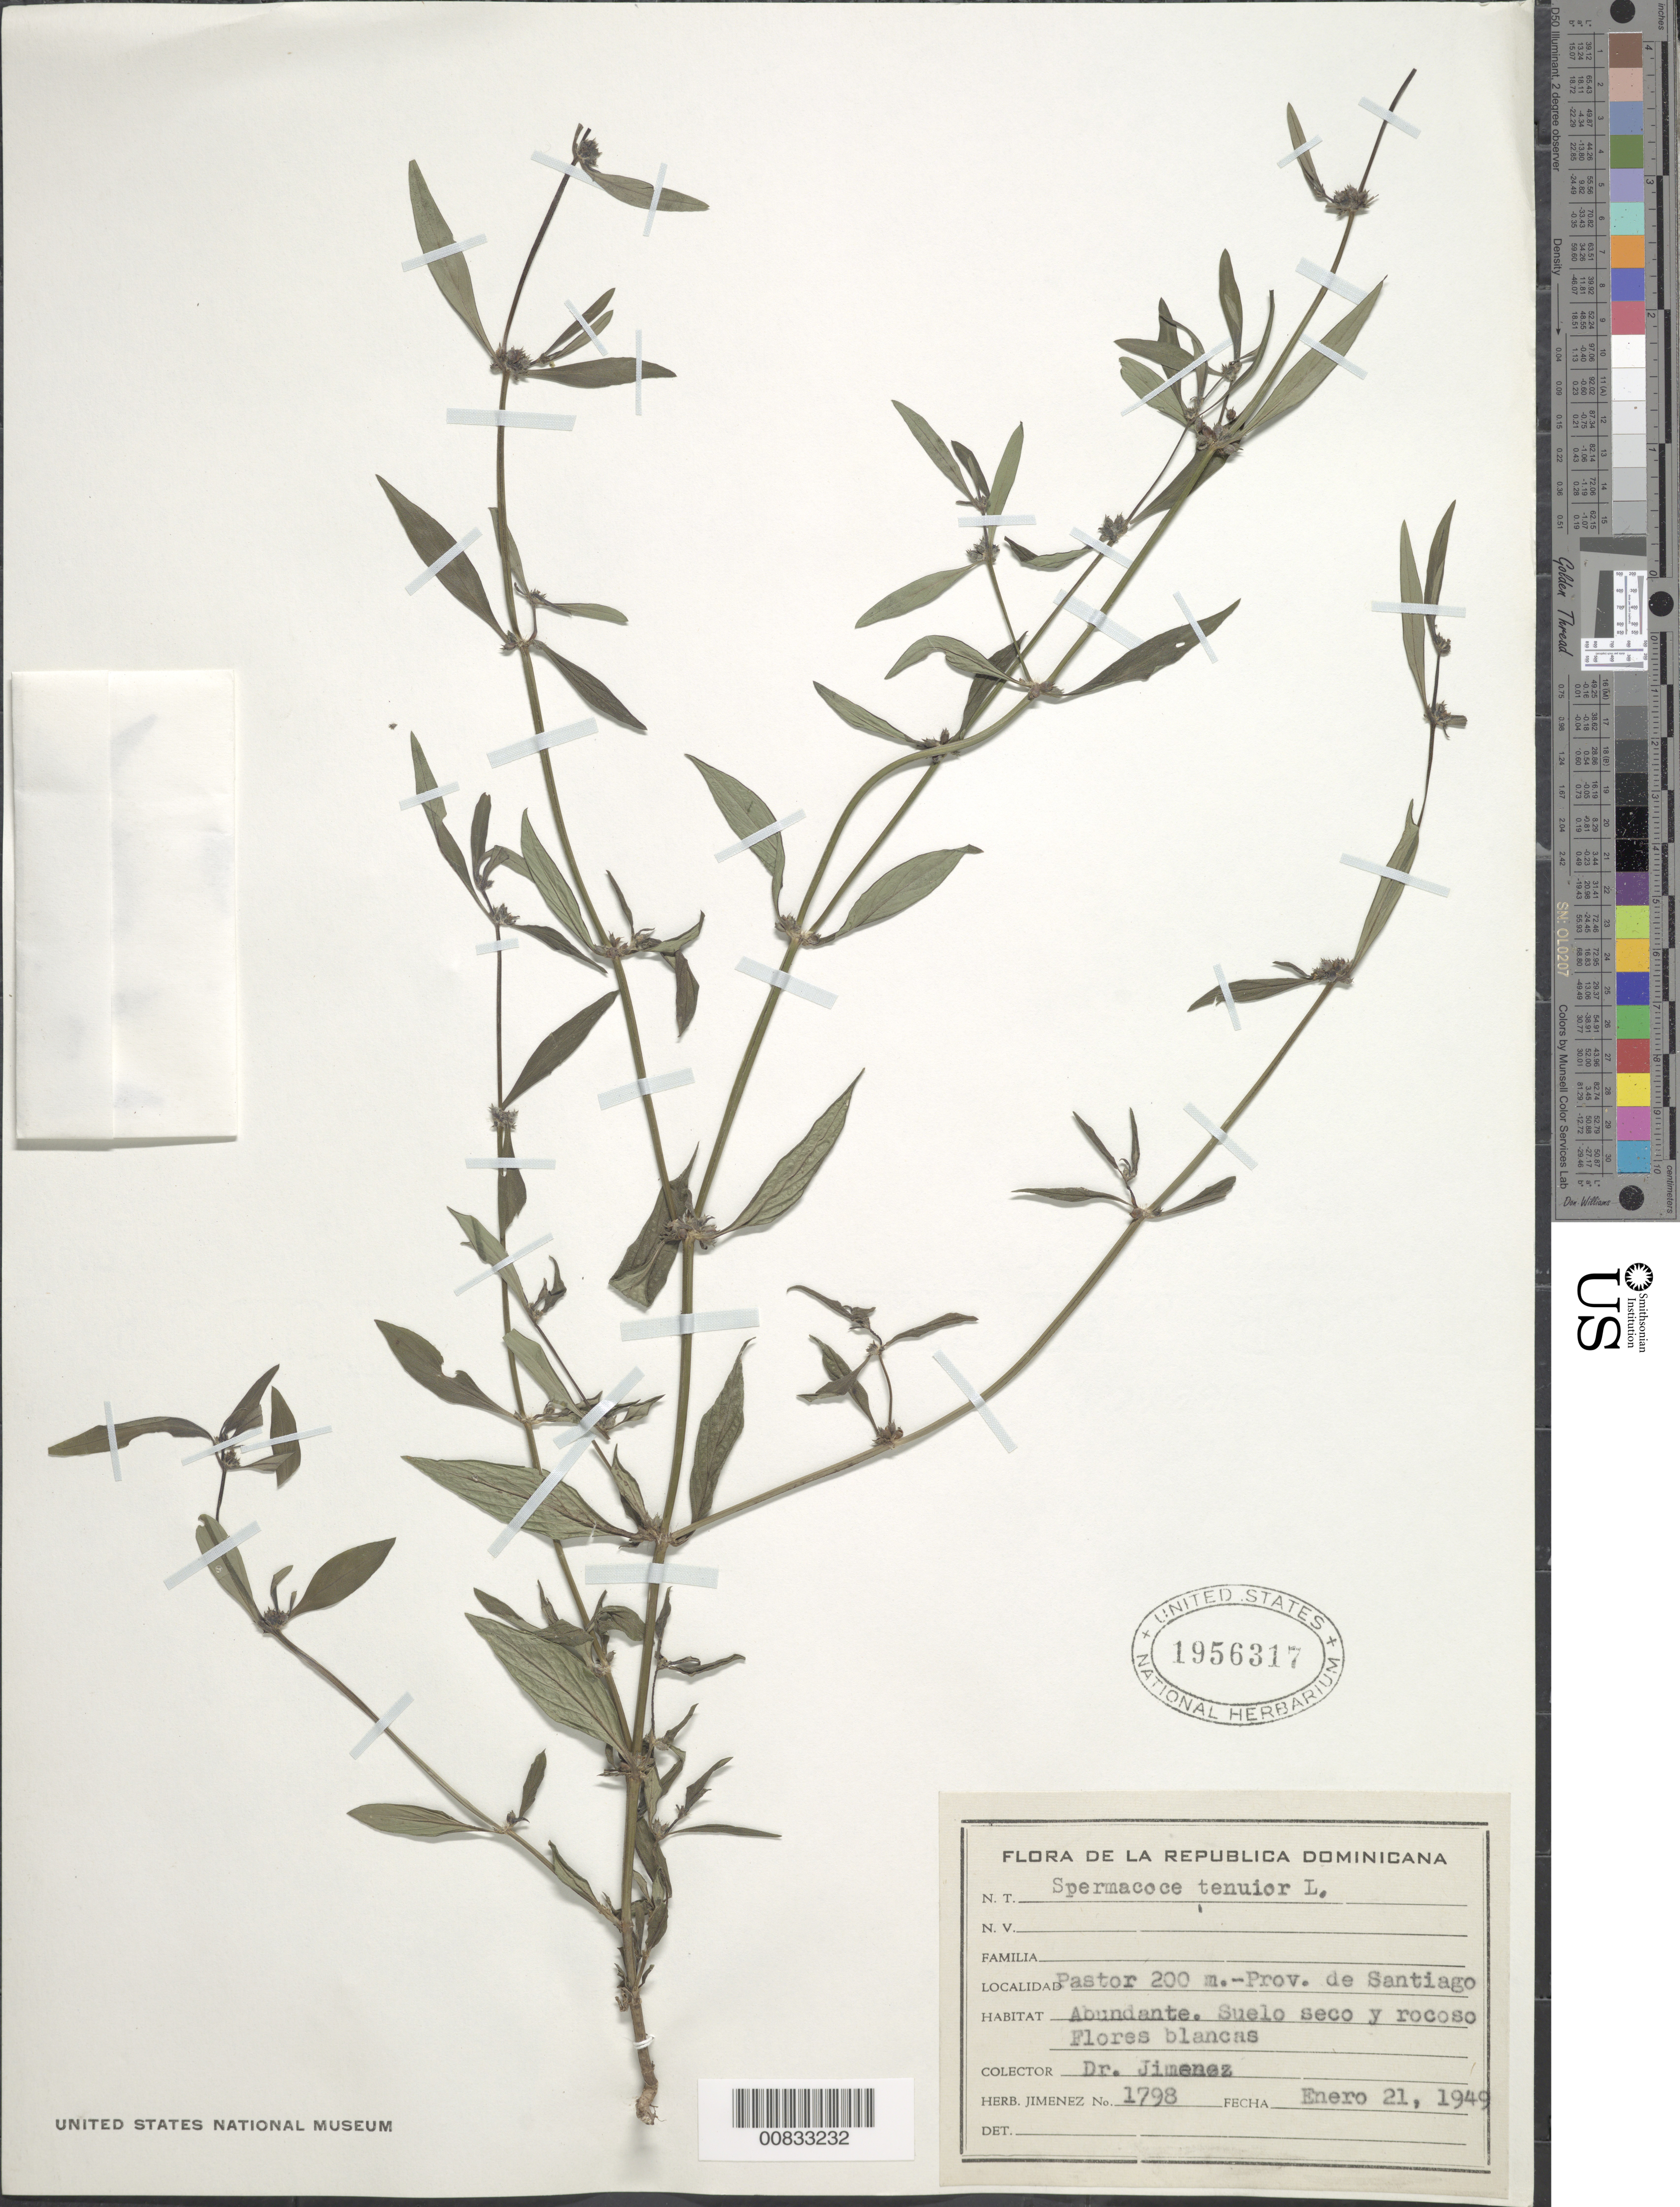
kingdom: Plantae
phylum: Tracheophyta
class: Magnoliopsida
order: Gentianales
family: Rubiaceae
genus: Spermacoce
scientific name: Spermacoce tenuior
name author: L.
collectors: J. J. Jiménez Almonte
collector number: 1798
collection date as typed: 21 Jan 1949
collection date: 1949-01-21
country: Dominican Republic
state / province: Santiago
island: Hispaniola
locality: Pastor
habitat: Suelo seco y rocoso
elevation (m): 200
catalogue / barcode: US 1956317